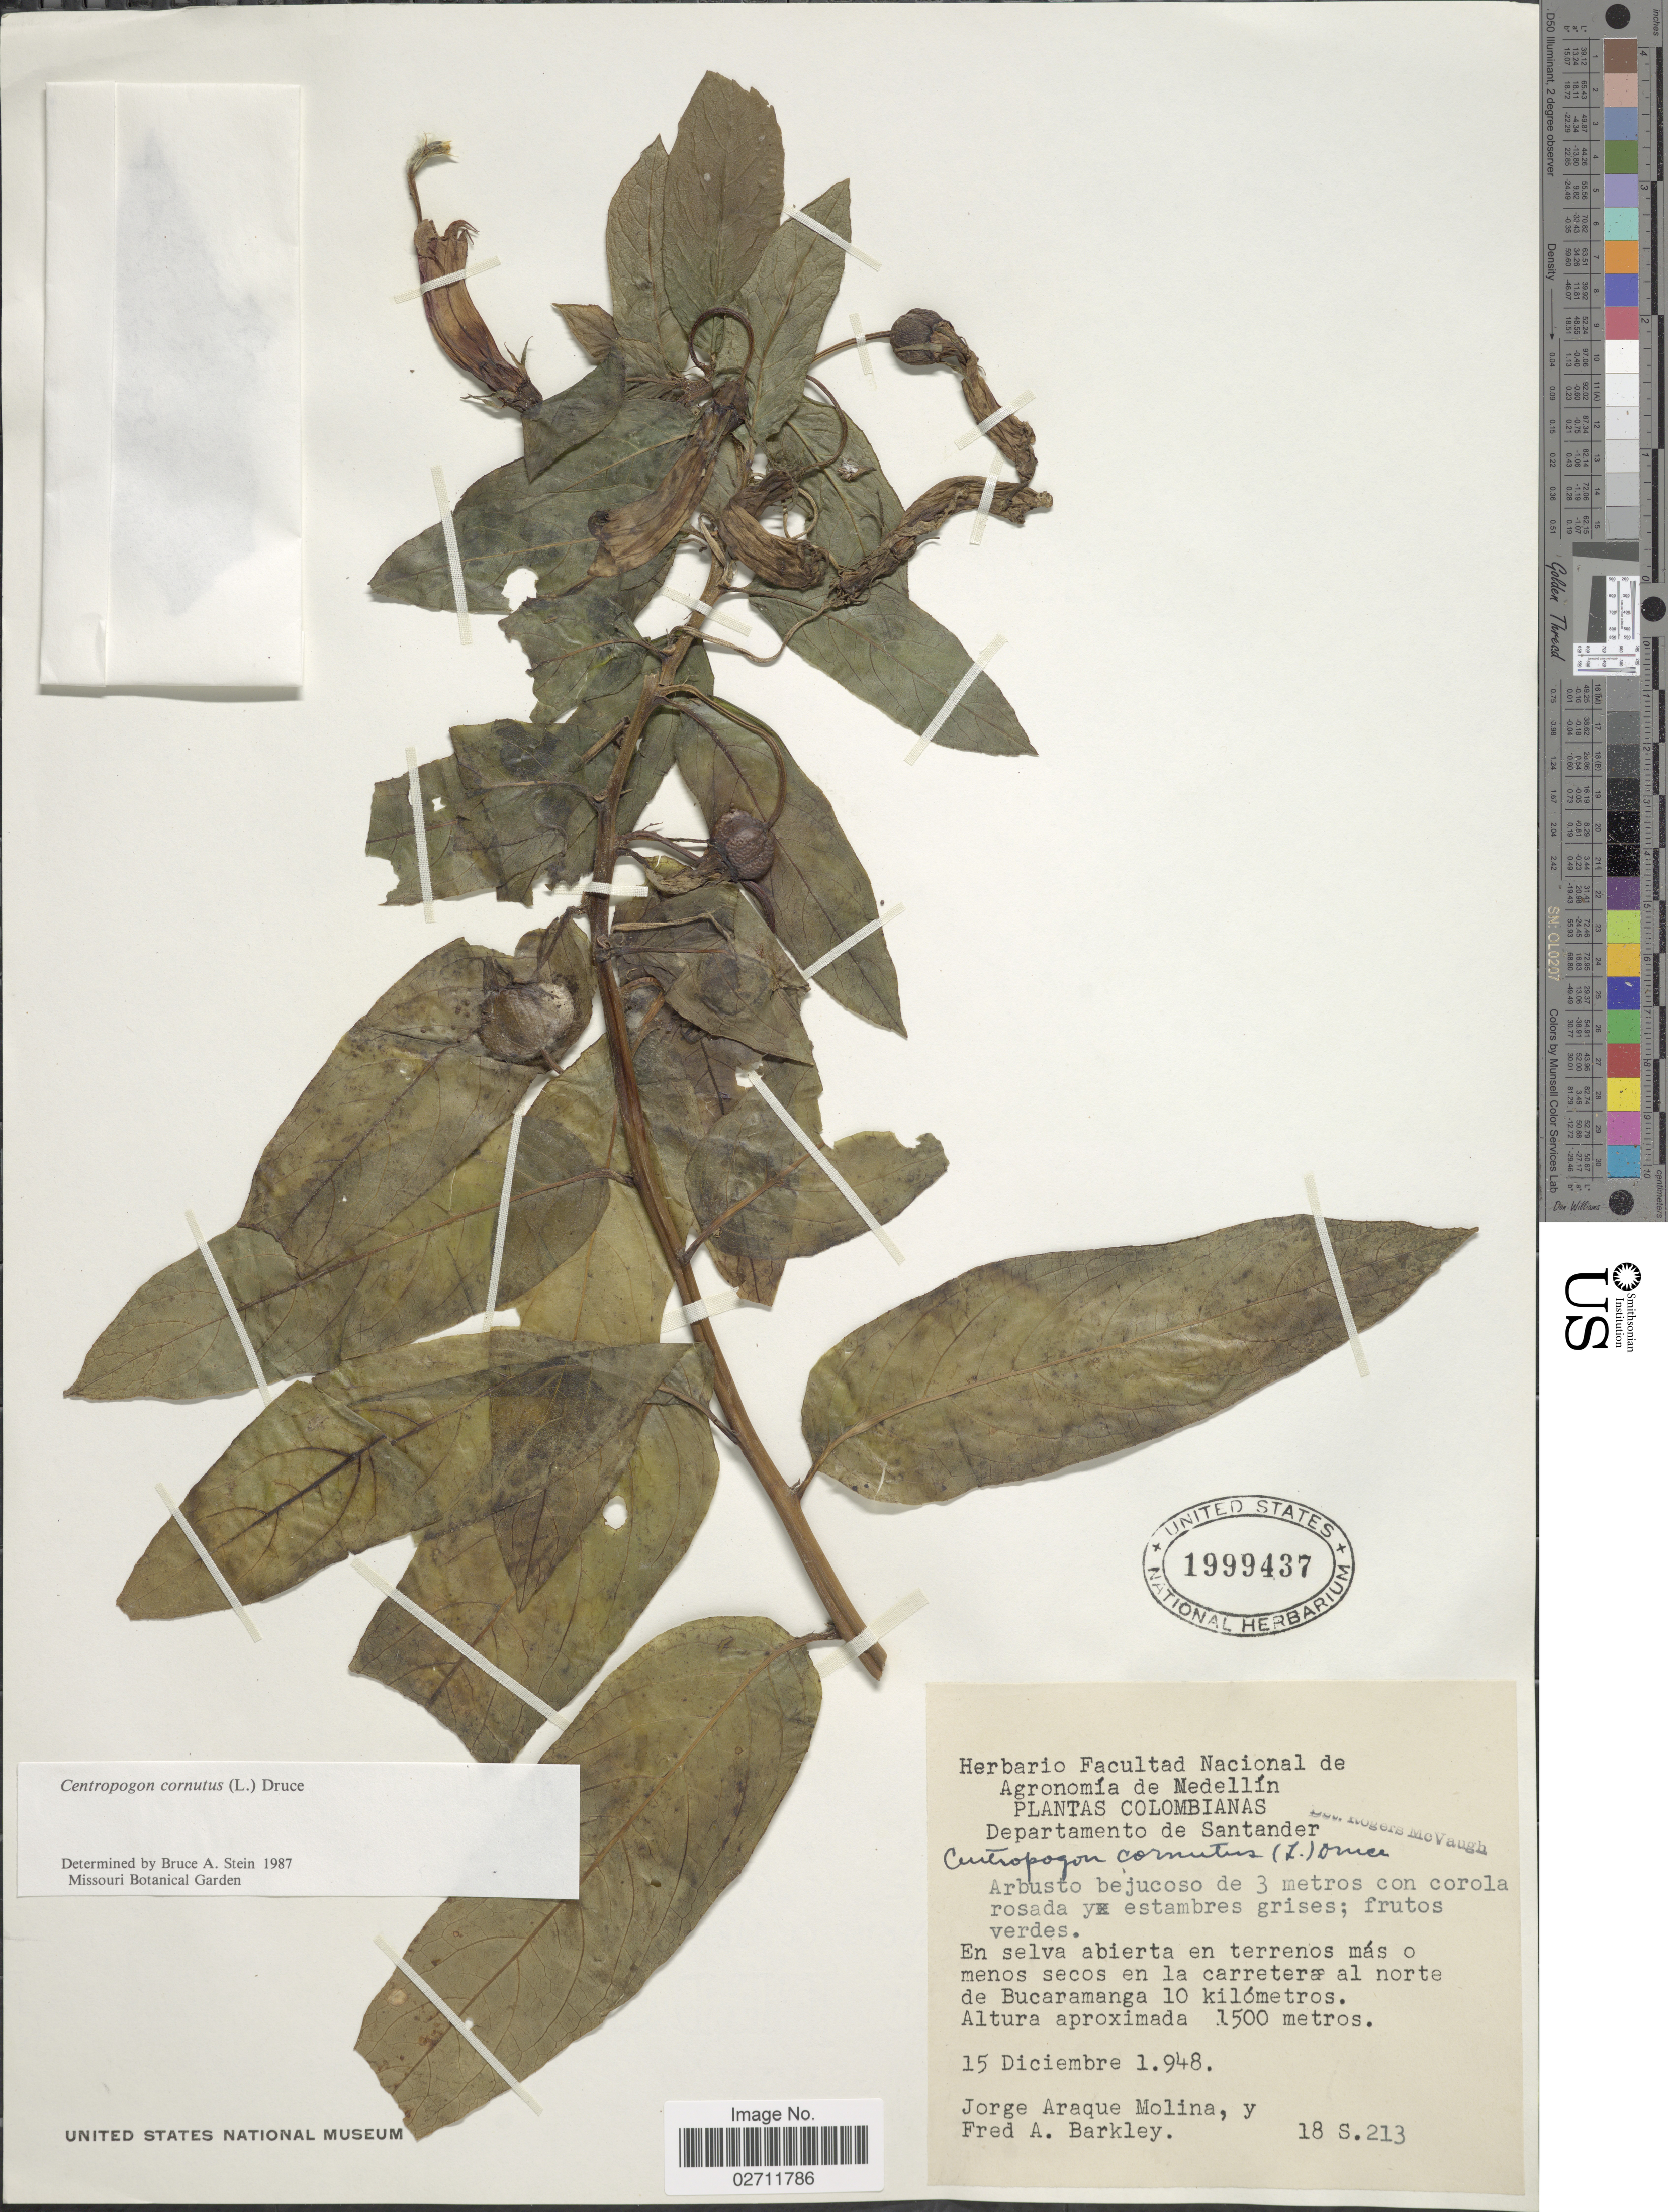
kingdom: Plantae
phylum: Tracheophyta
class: Magnoliopsida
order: Asterales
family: Campanulaceae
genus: Centropogon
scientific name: Centropogon cornutus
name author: (L.) Druce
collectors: J. Araque Molina & F. A. Barkley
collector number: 18S213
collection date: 1948-12-15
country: Colombia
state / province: Santander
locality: En la carretera al norte de Bucaramanga 10 kilometros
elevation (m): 1500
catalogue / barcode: US 1999437